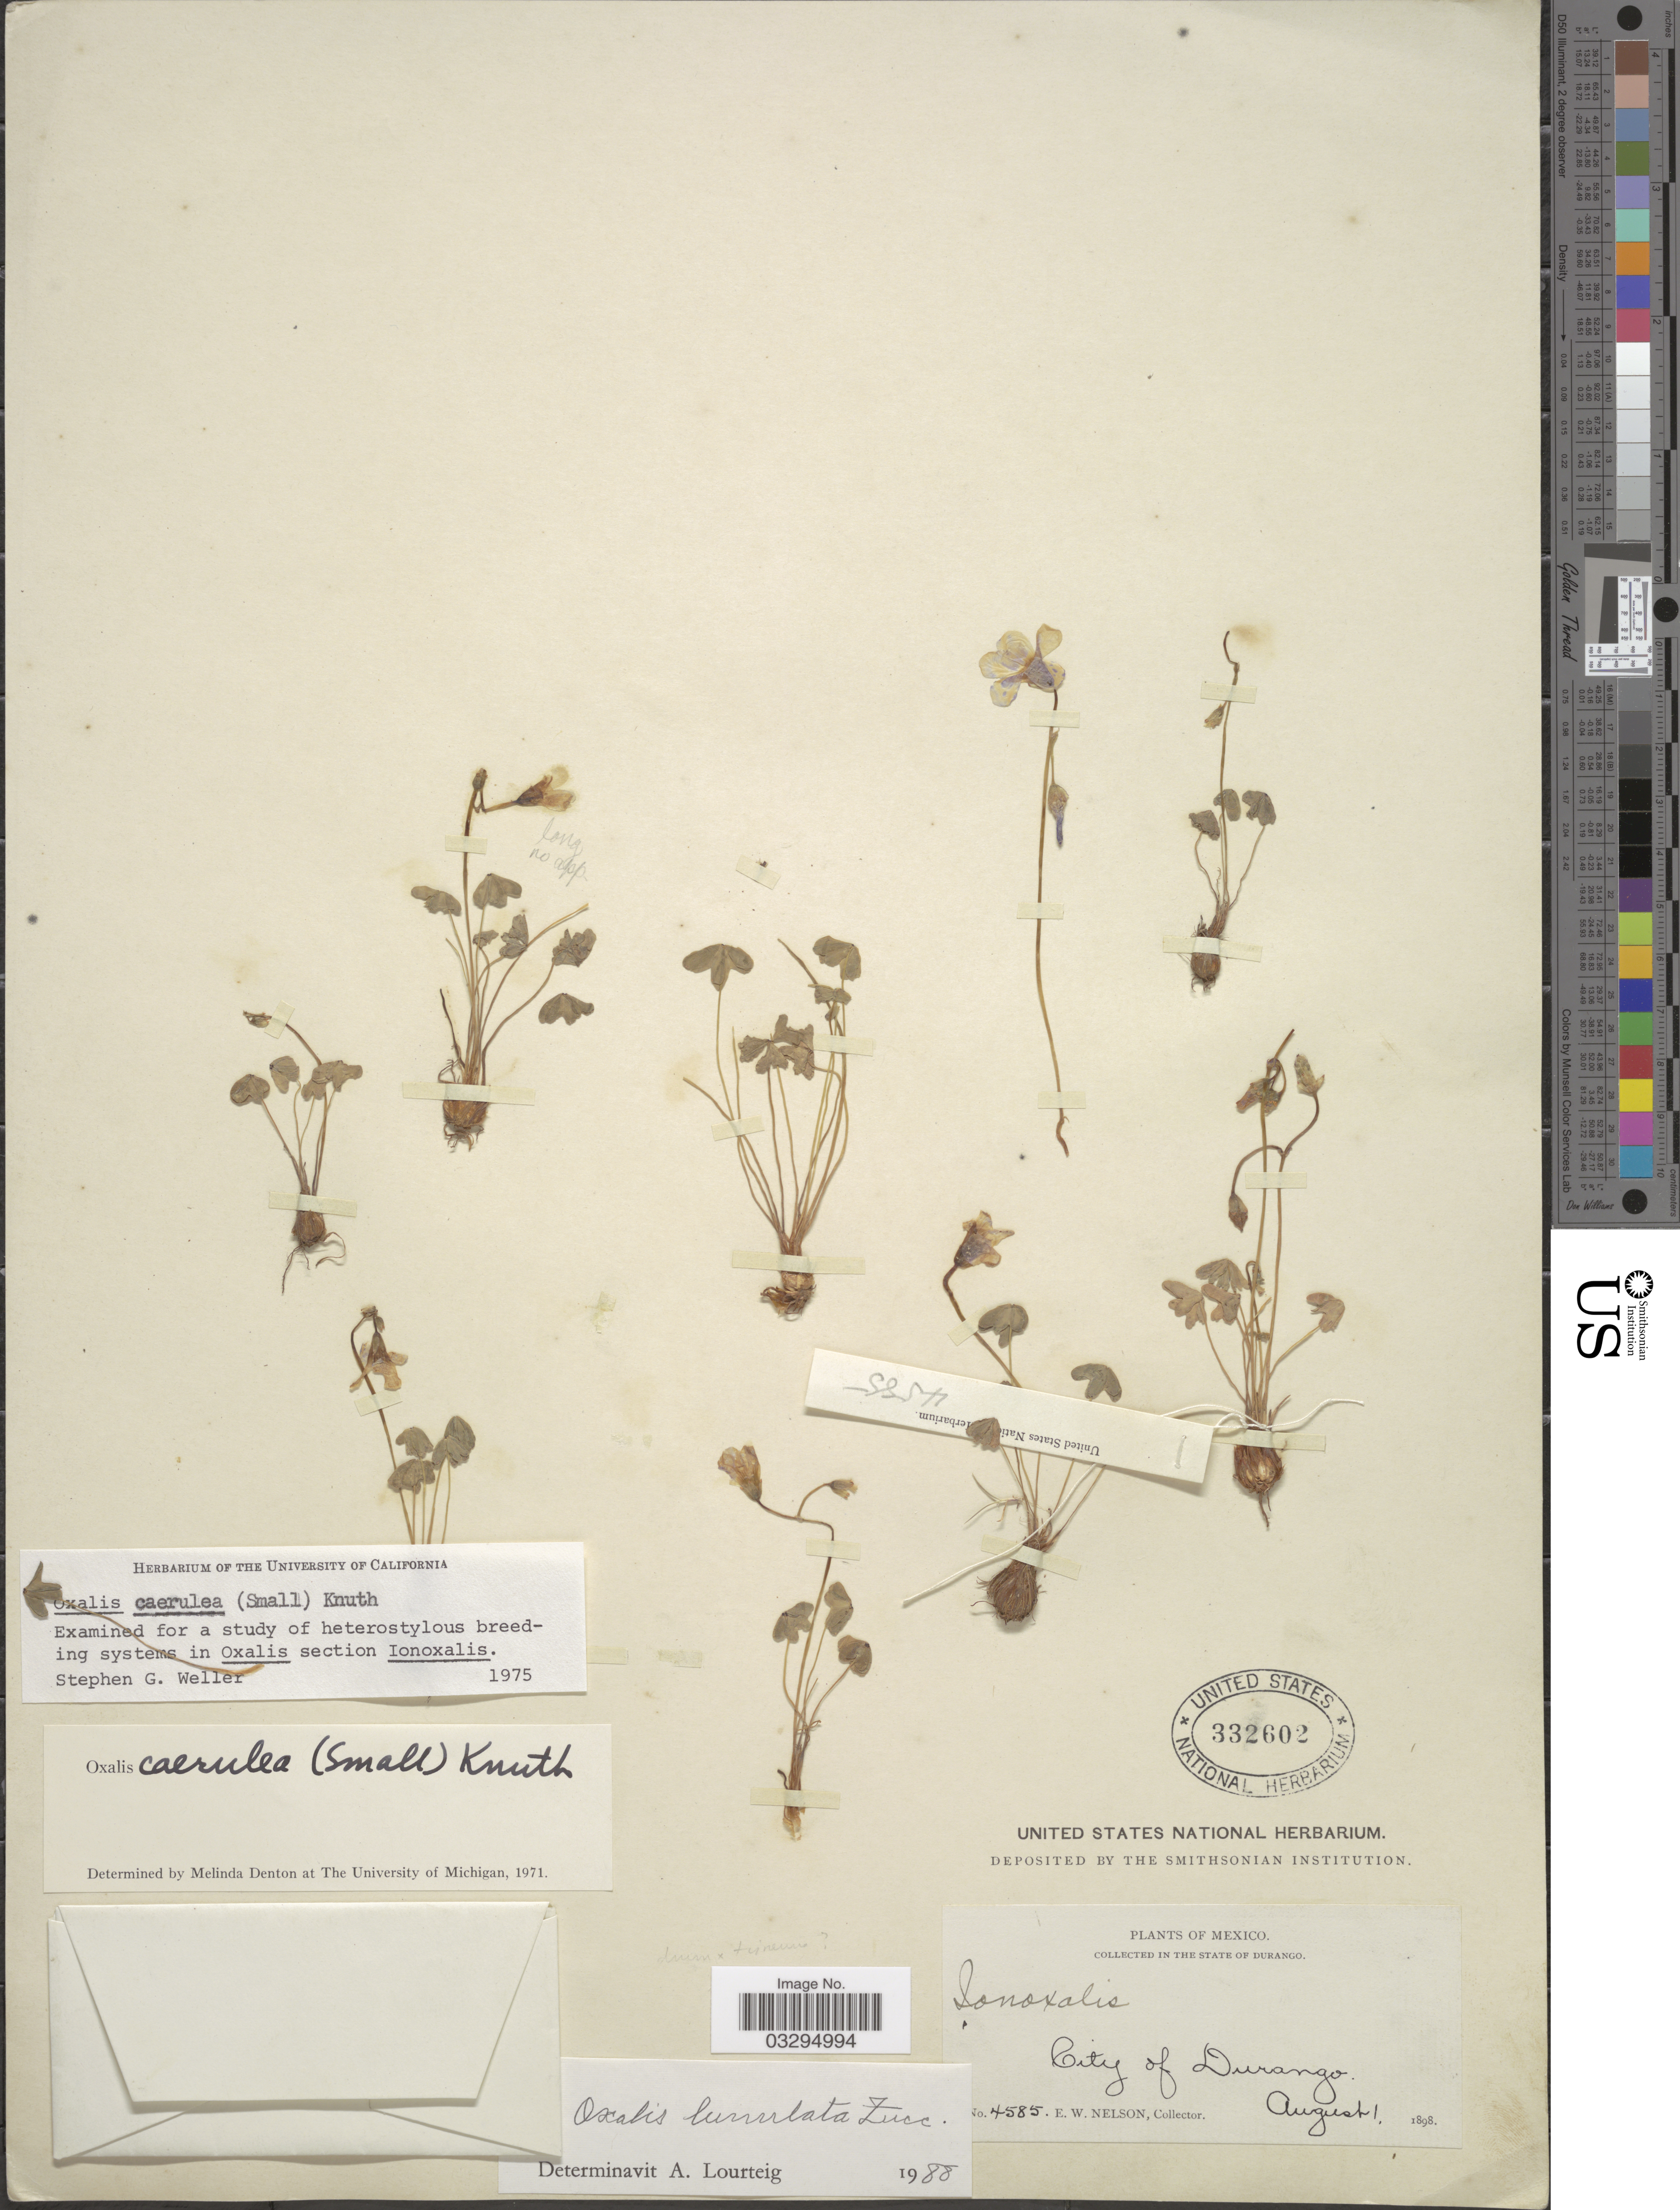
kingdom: Plantae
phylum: Tracheophyta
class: Magnoliopsida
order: Oxalidales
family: Oxalidaceae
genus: Oxalis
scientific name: Oxalis lunulata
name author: Zucc.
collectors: E. W. Nelson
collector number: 4585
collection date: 1898-08-01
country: Mexico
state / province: Durango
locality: Collected in the State of Durango. City of Durango.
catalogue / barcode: US 332602